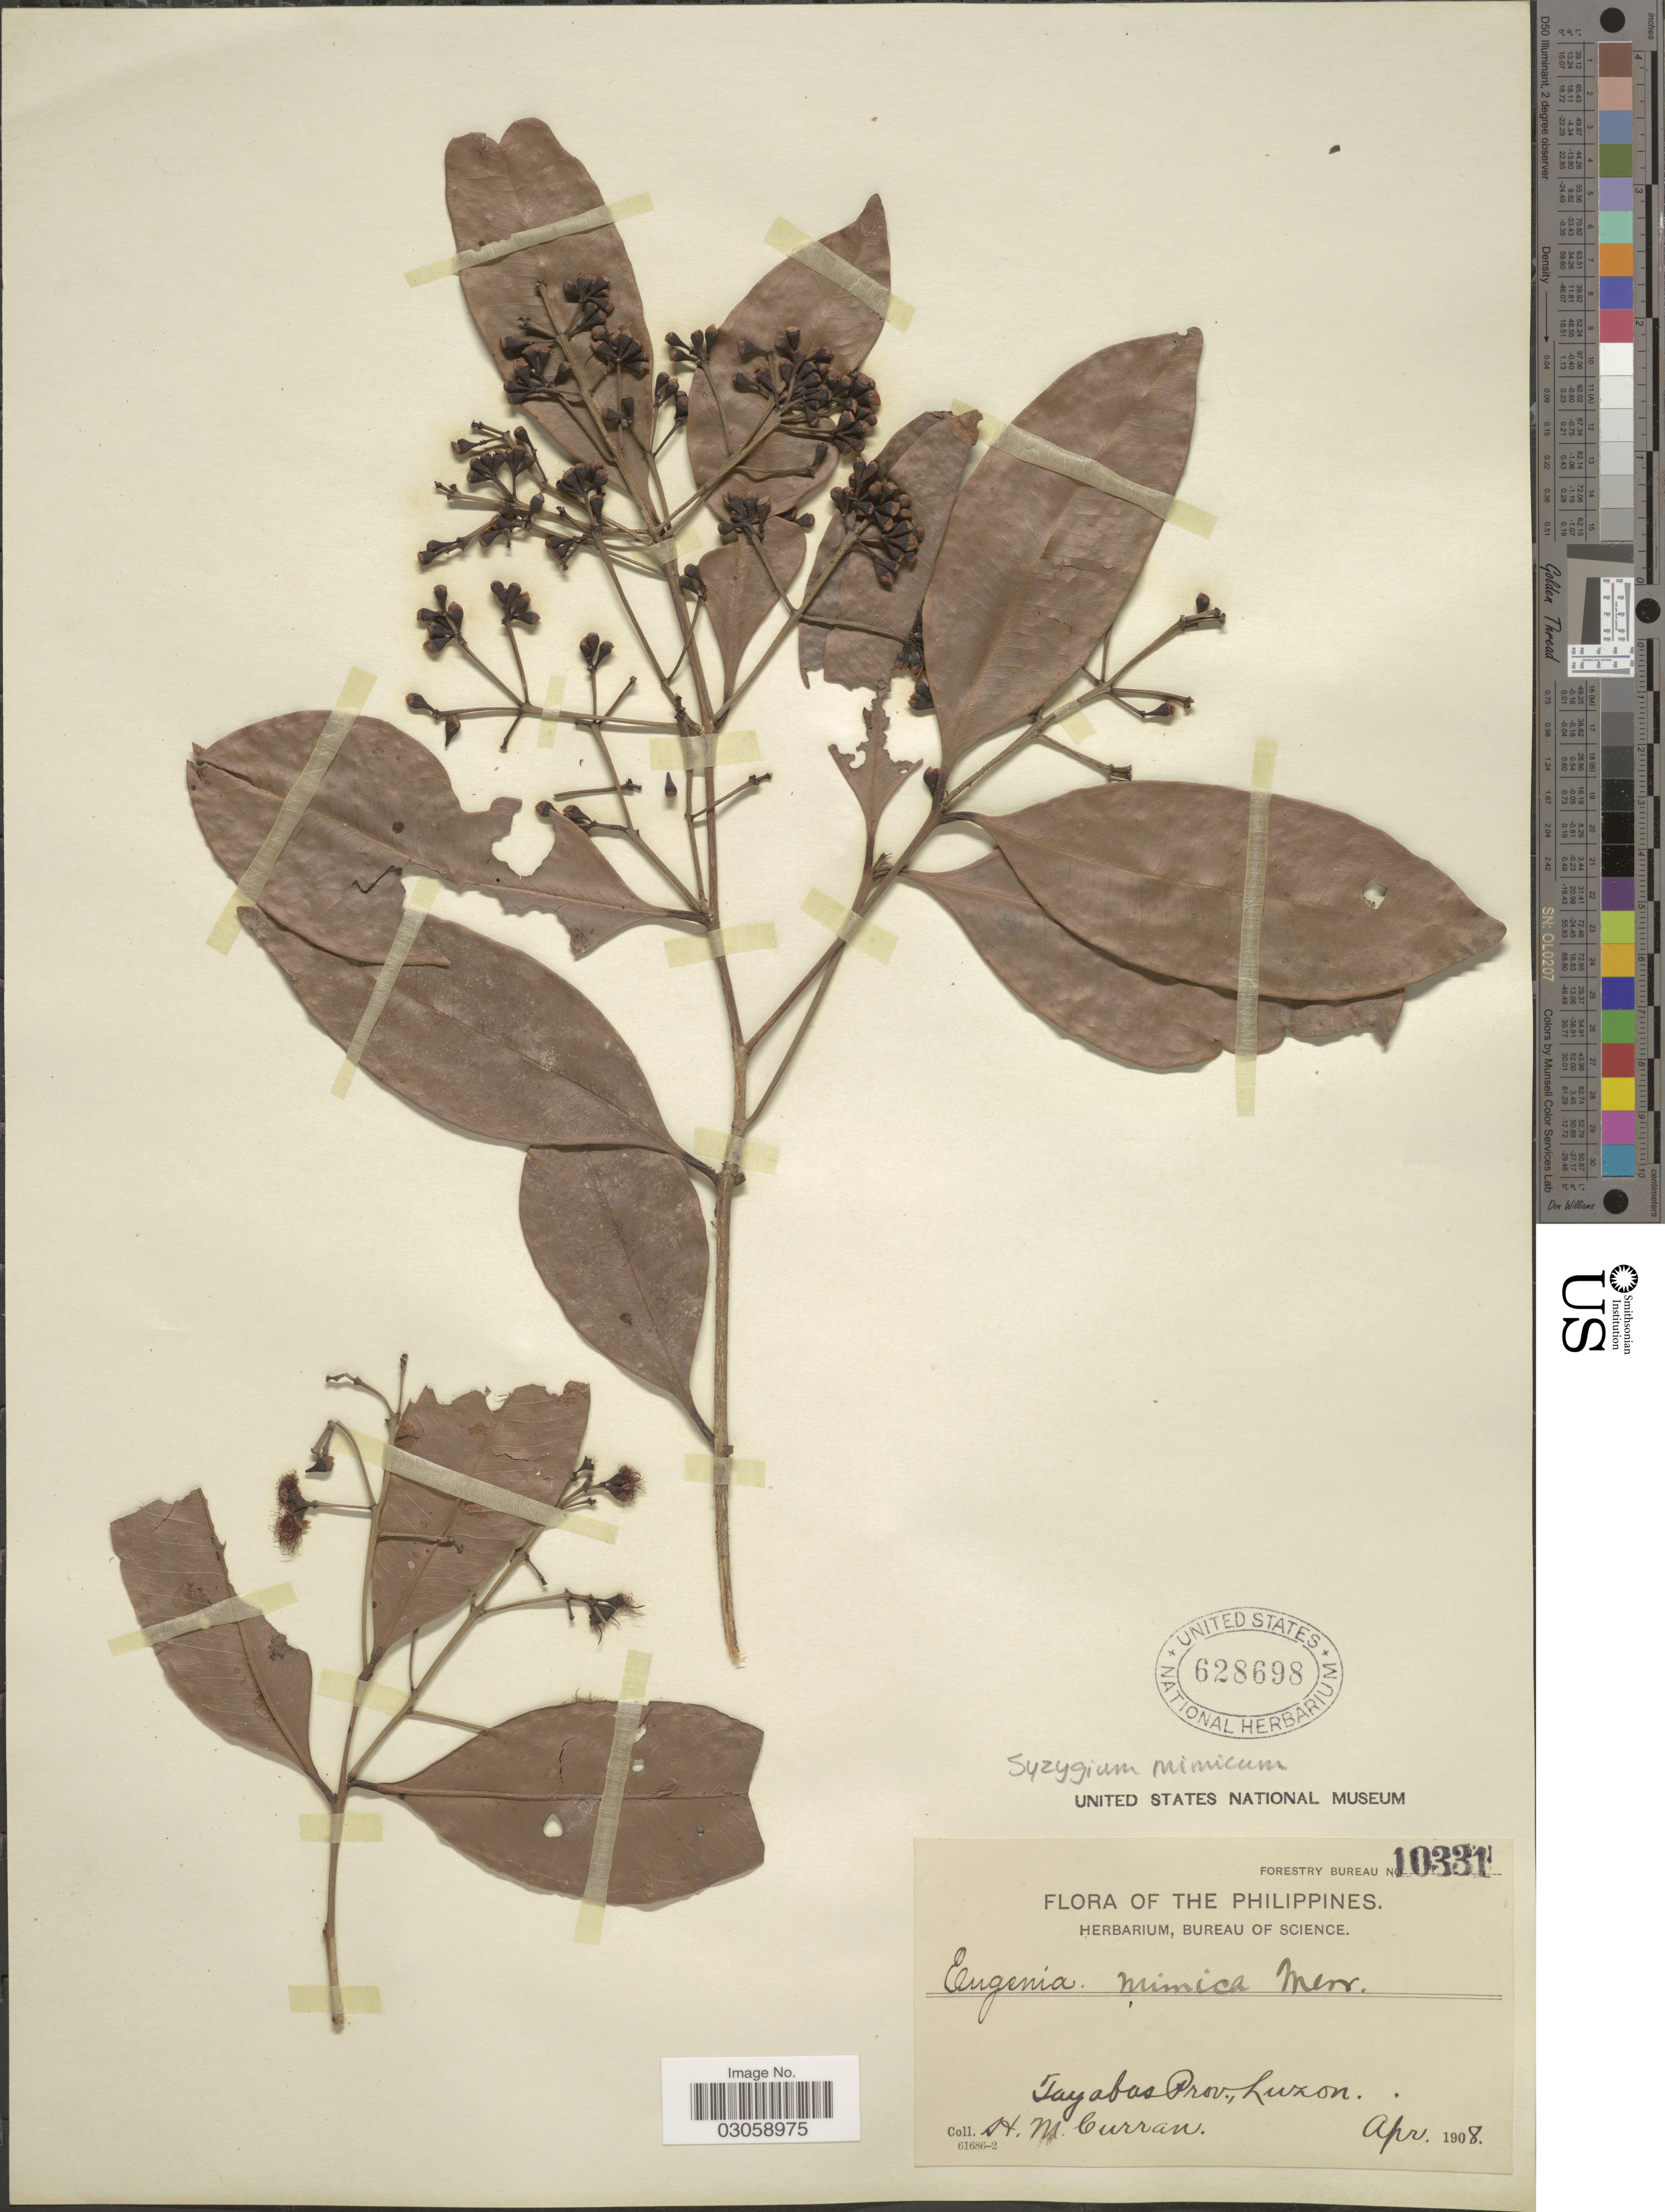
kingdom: Plantae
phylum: Tracheophyta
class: Magnoliopsida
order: Myrtales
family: Myrtaceae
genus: Syzygium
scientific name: Syzygium mimicum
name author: (Merr.) Merr.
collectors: H. M. Curran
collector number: Forestry Bureau 10331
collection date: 1908-04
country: Philippines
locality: Tayabas Prov., Luzon.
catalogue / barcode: US 628698